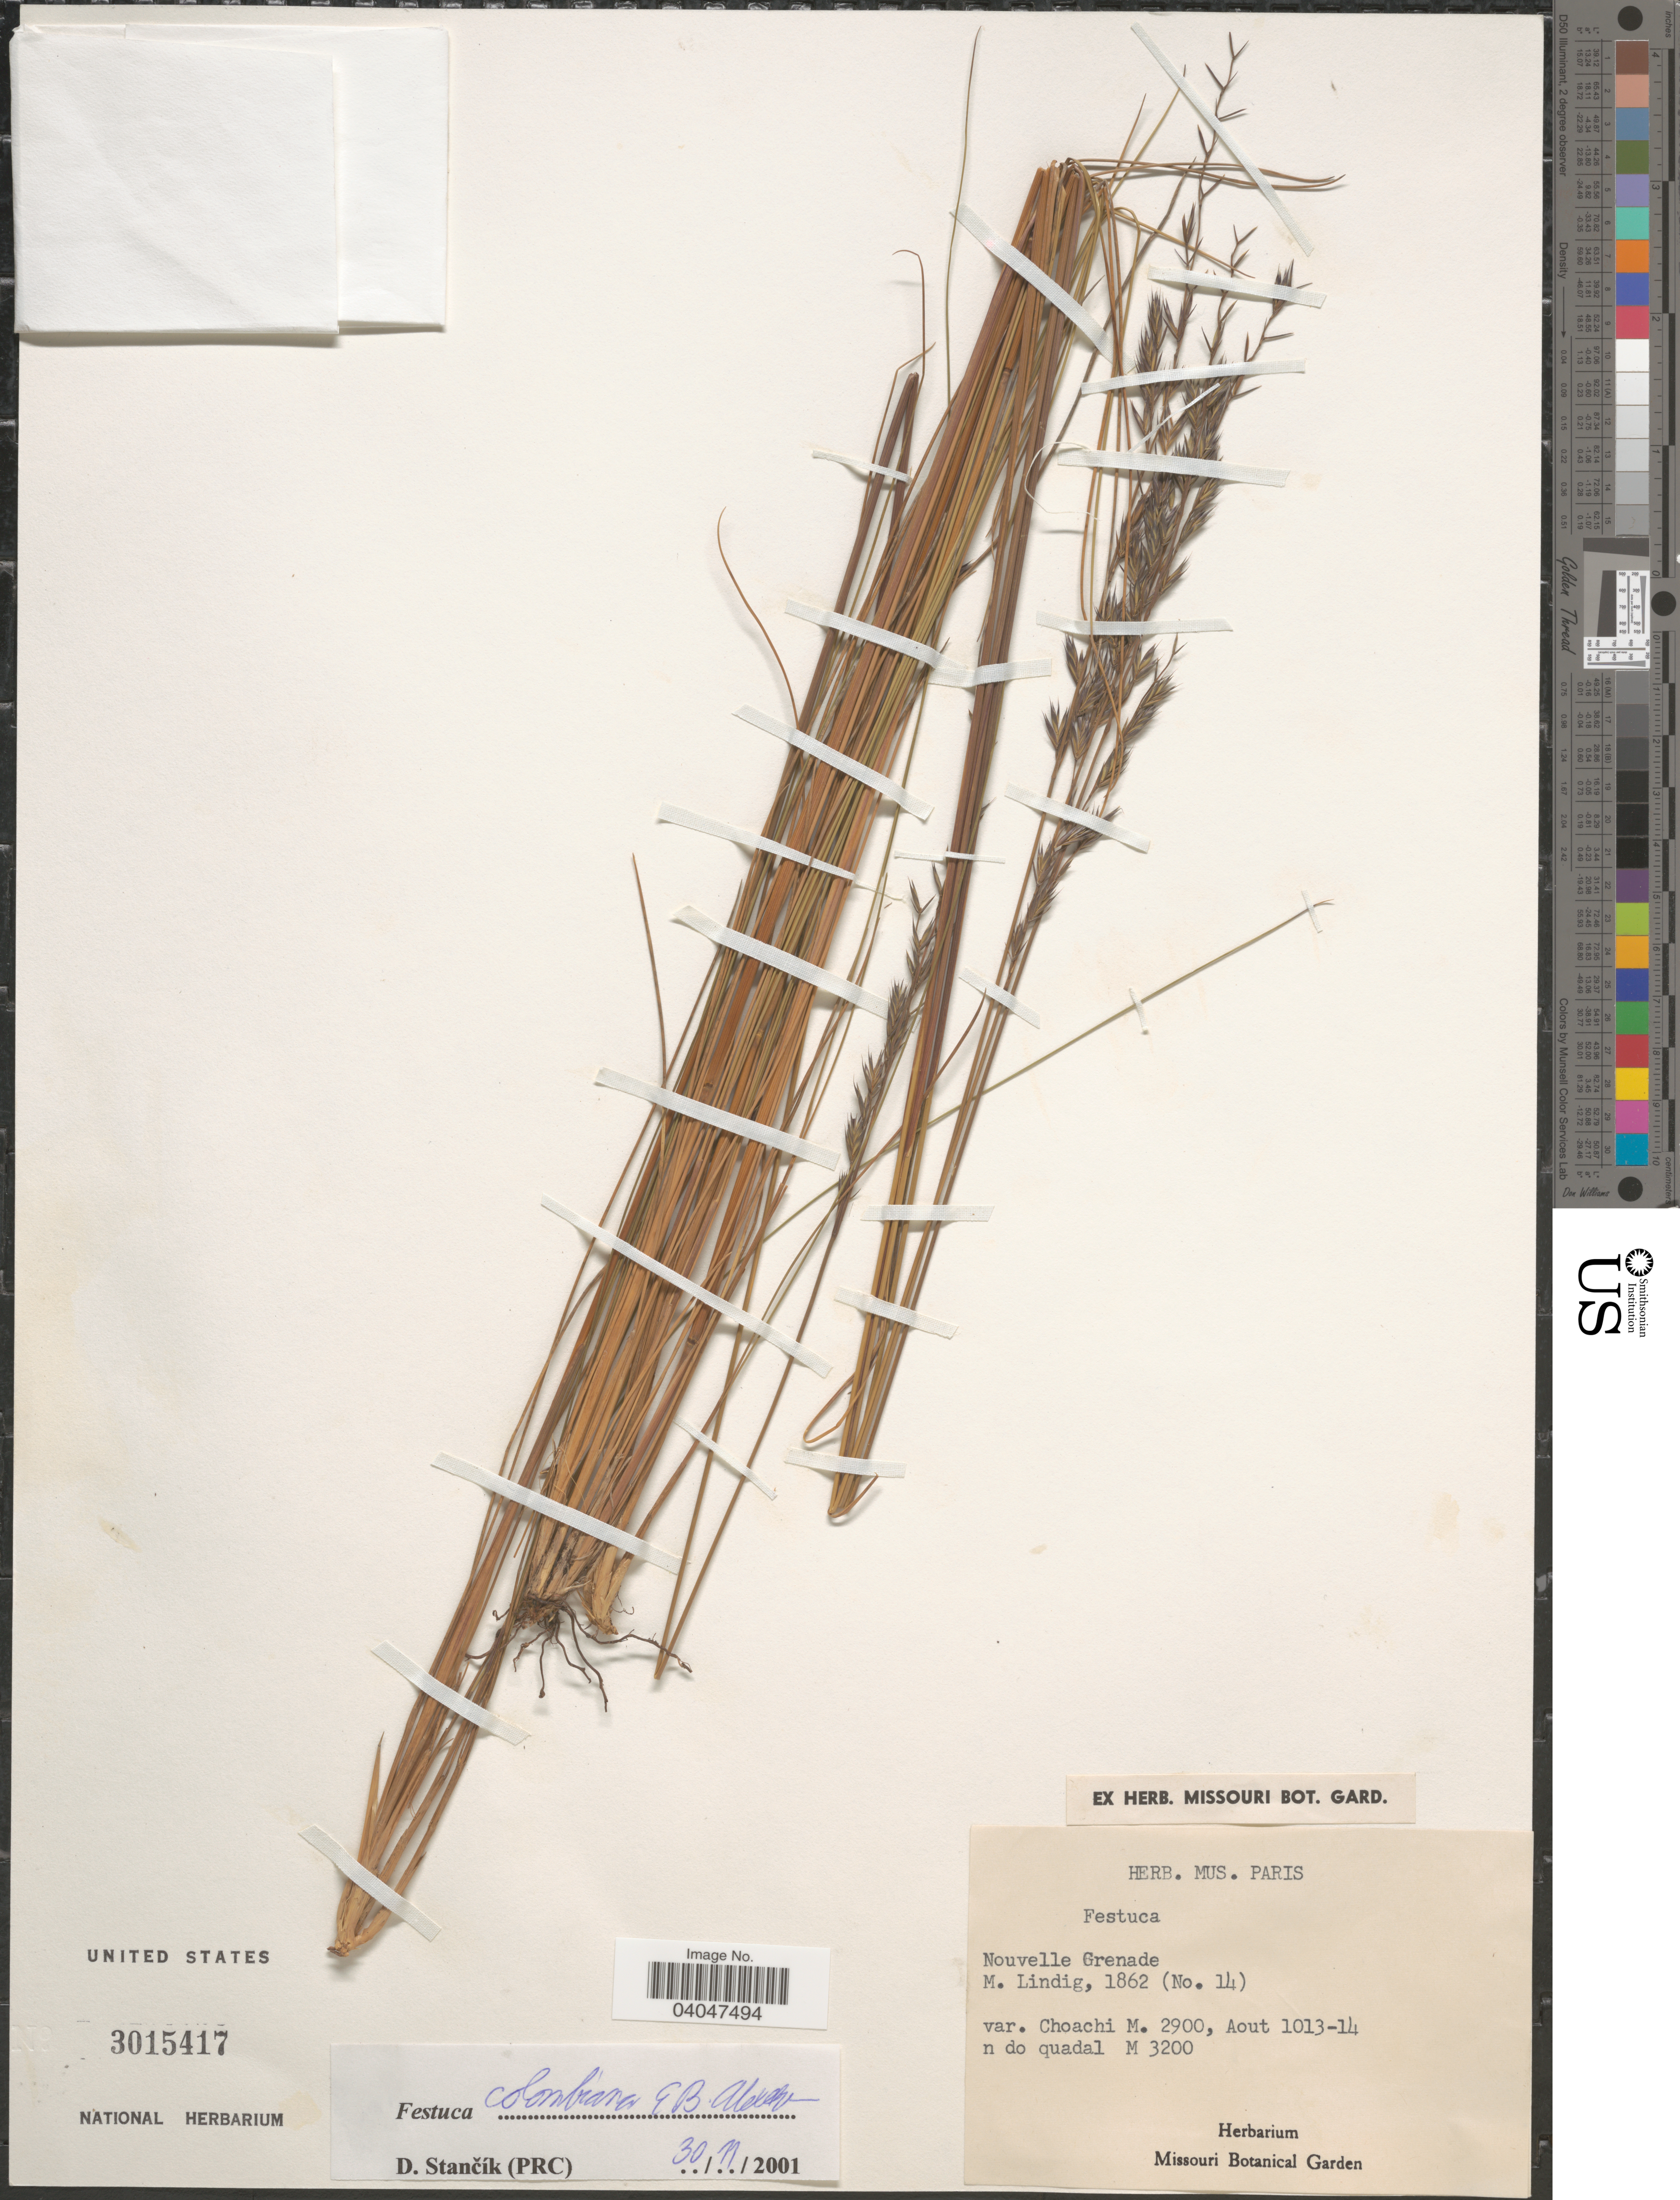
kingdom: Plantae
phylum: Tracheophyta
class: Liliopsida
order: Poales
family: Poaceae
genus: Festuca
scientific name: Festuca colombiana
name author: E.B. Alexeev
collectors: M. Lindig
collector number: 14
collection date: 1862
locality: Nouvelle Grenade.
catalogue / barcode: US 3015417